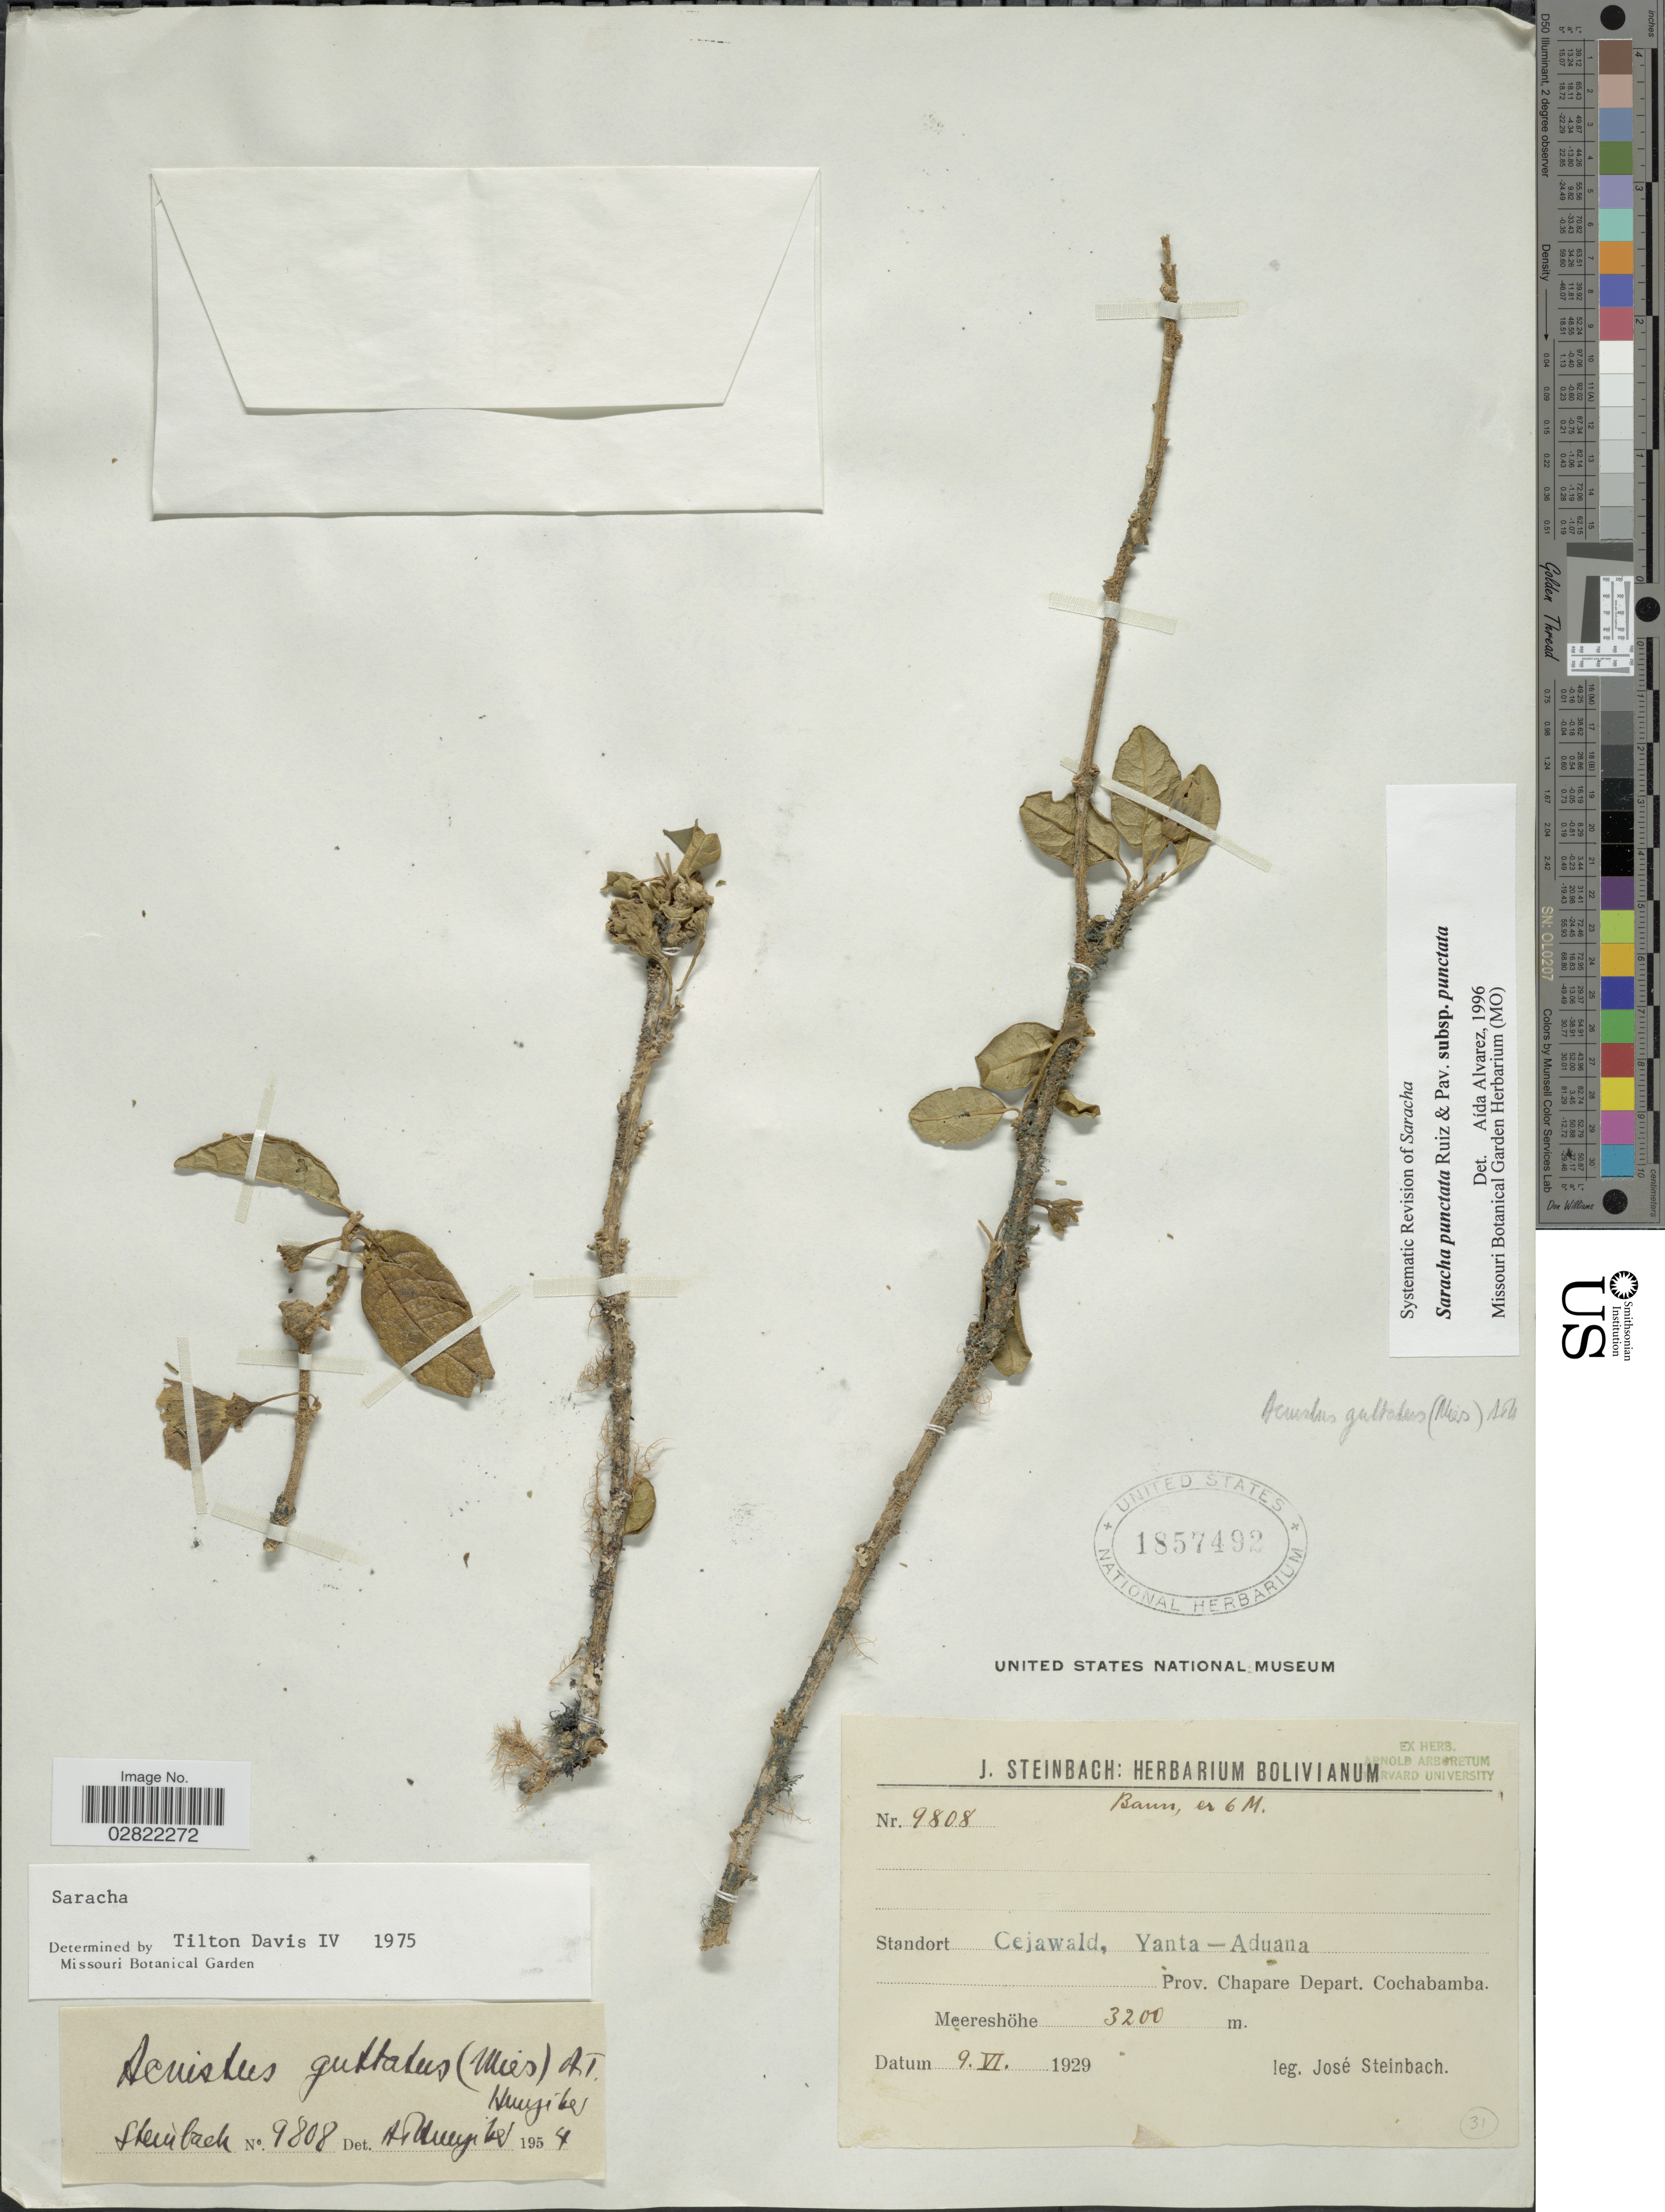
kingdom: Plantae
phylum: Tracheophyta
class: Magnoliopsida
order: Solanales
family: Solanaceae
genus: Saracha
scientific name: Saracha punctata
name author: Ruiz & Pav.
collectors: J. Steinbach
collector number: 9808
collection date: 1929-06-09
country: Bolivia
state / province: Cochabamba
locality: Cejawald, Yanta-Aduana, Prov. Chapare, Depart. Cochabamba.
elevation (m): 3200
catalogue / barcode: US 1857492